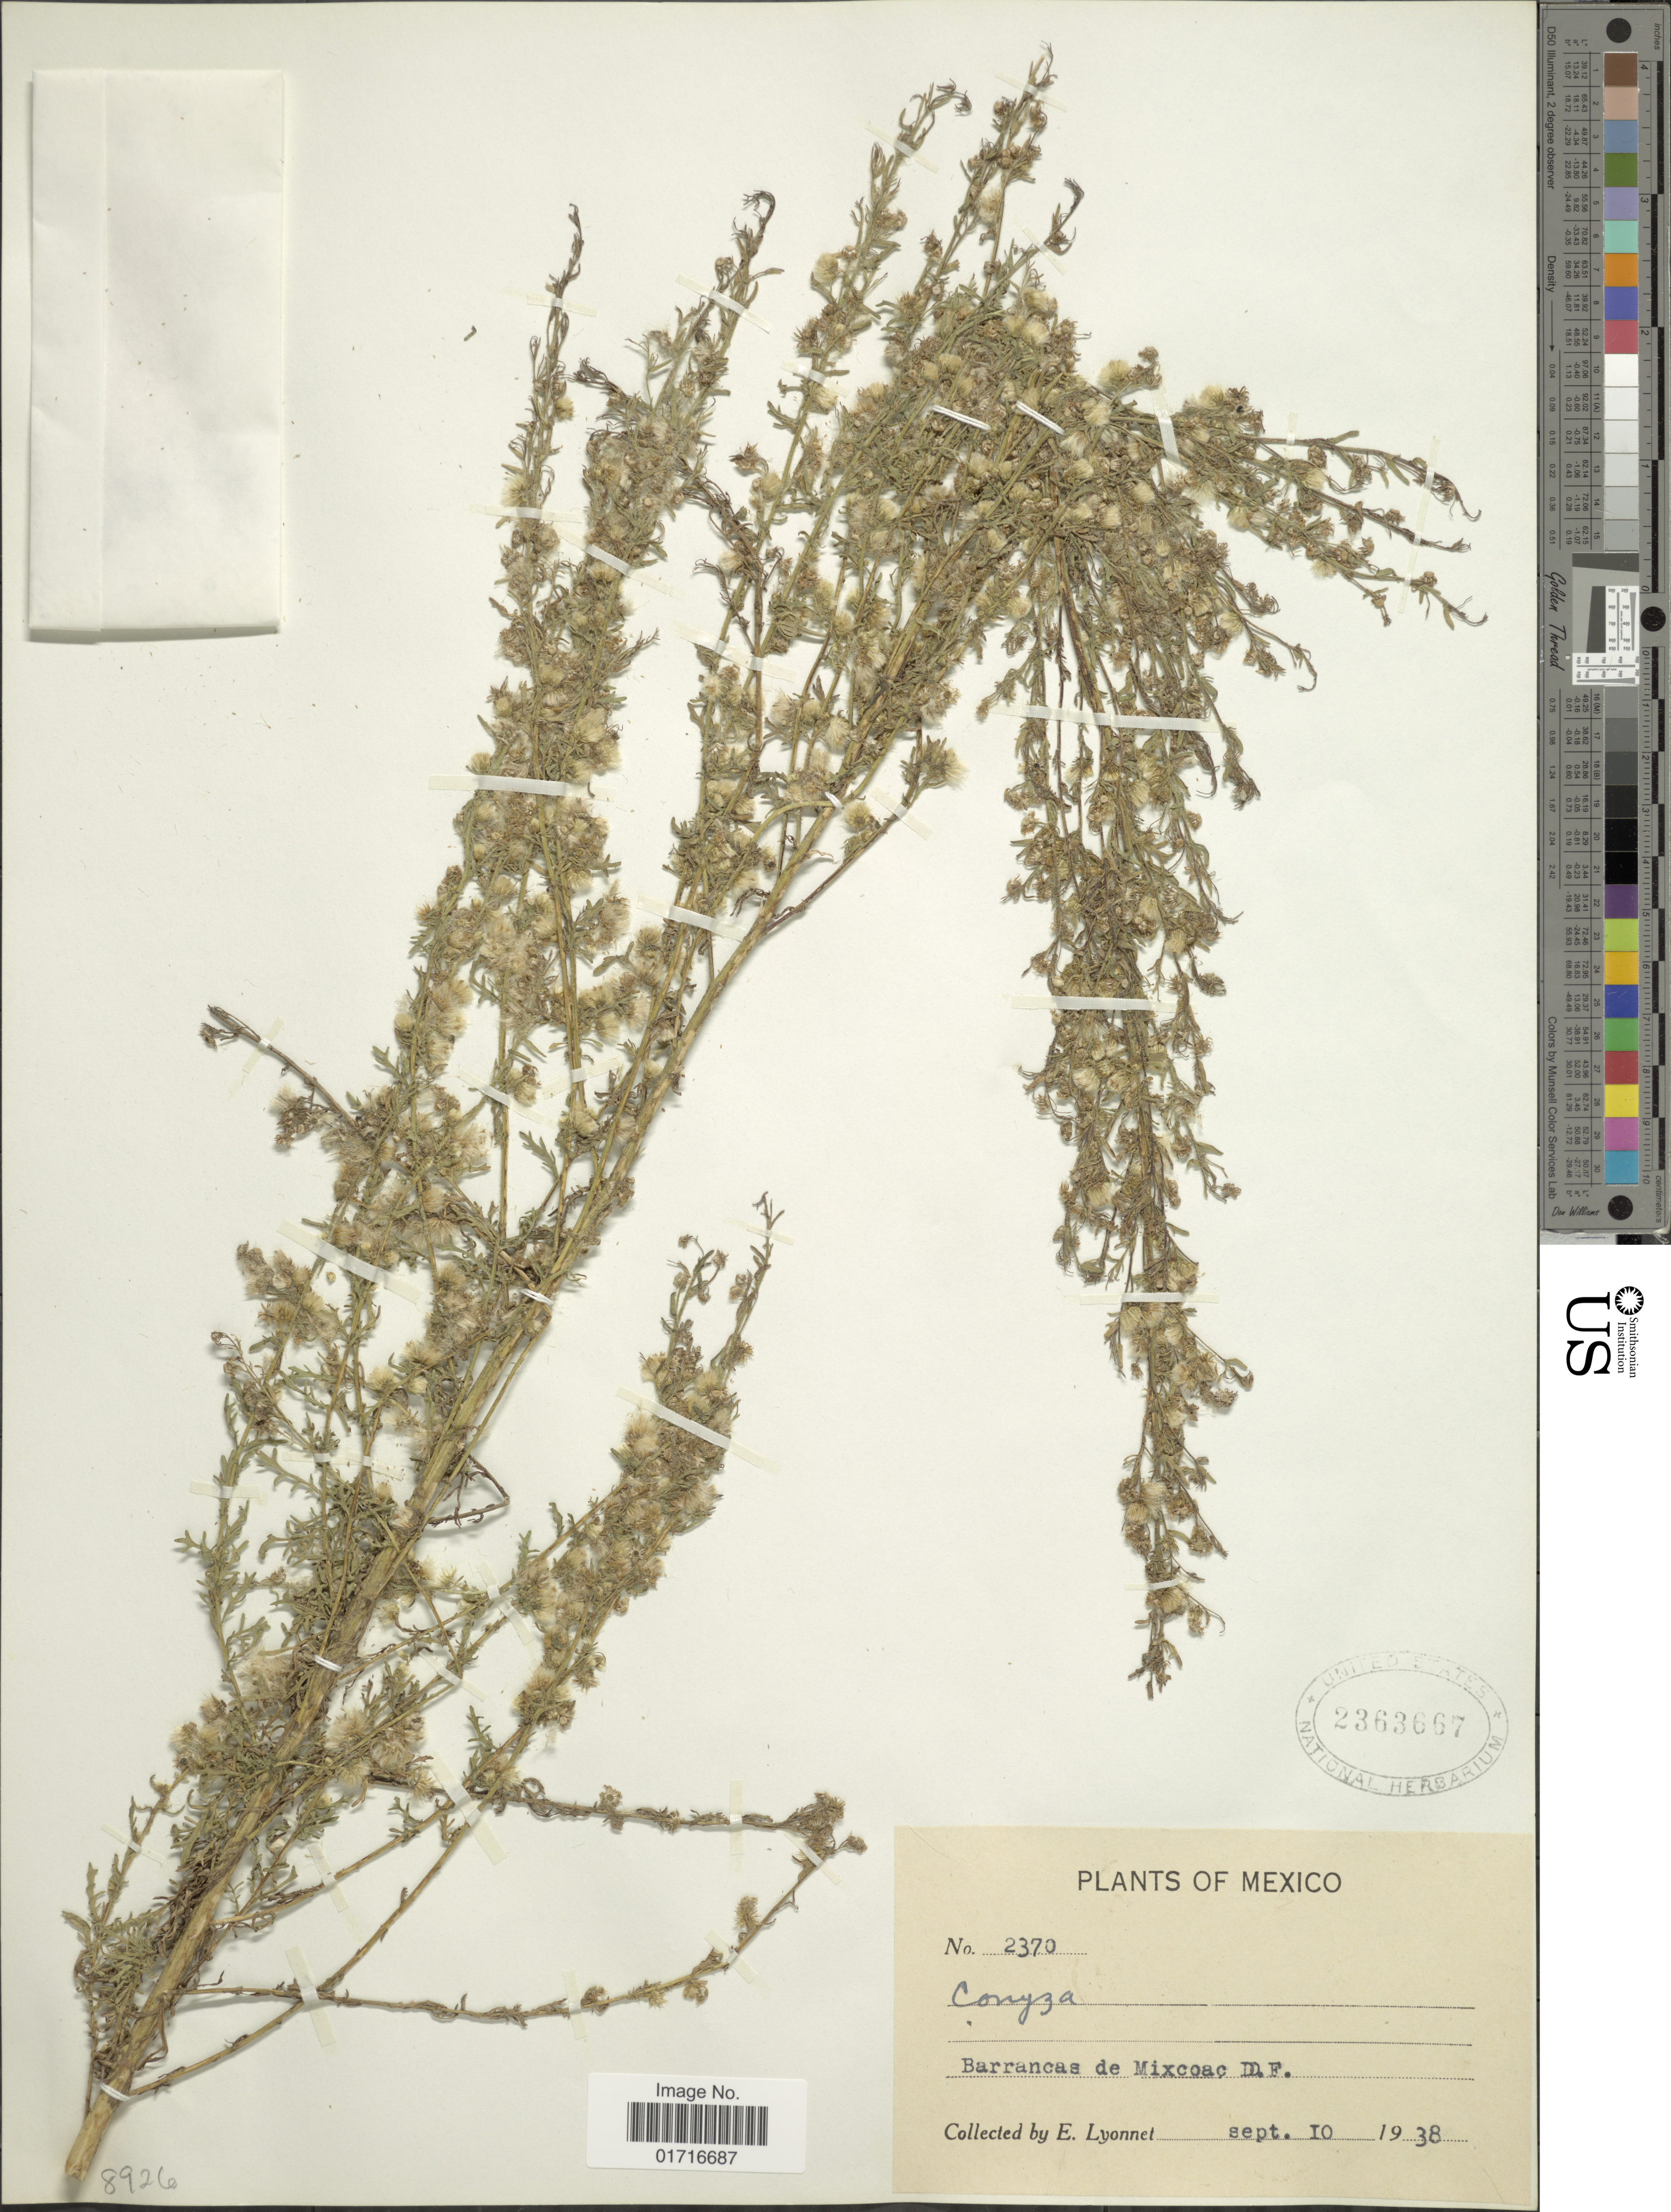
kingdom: Plantae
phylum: Tracheophyta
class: Magnoliopsida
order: Asterales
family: Asteraceae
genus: Conyza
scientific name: Conyza sophiaefolia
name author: Kunth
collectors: E. Lyonnet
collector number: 2370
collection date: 1938-09-10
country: Mexico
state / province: Distrito Federal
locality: Barrancas de Mixcoac D.F.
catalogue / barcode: US 2363667